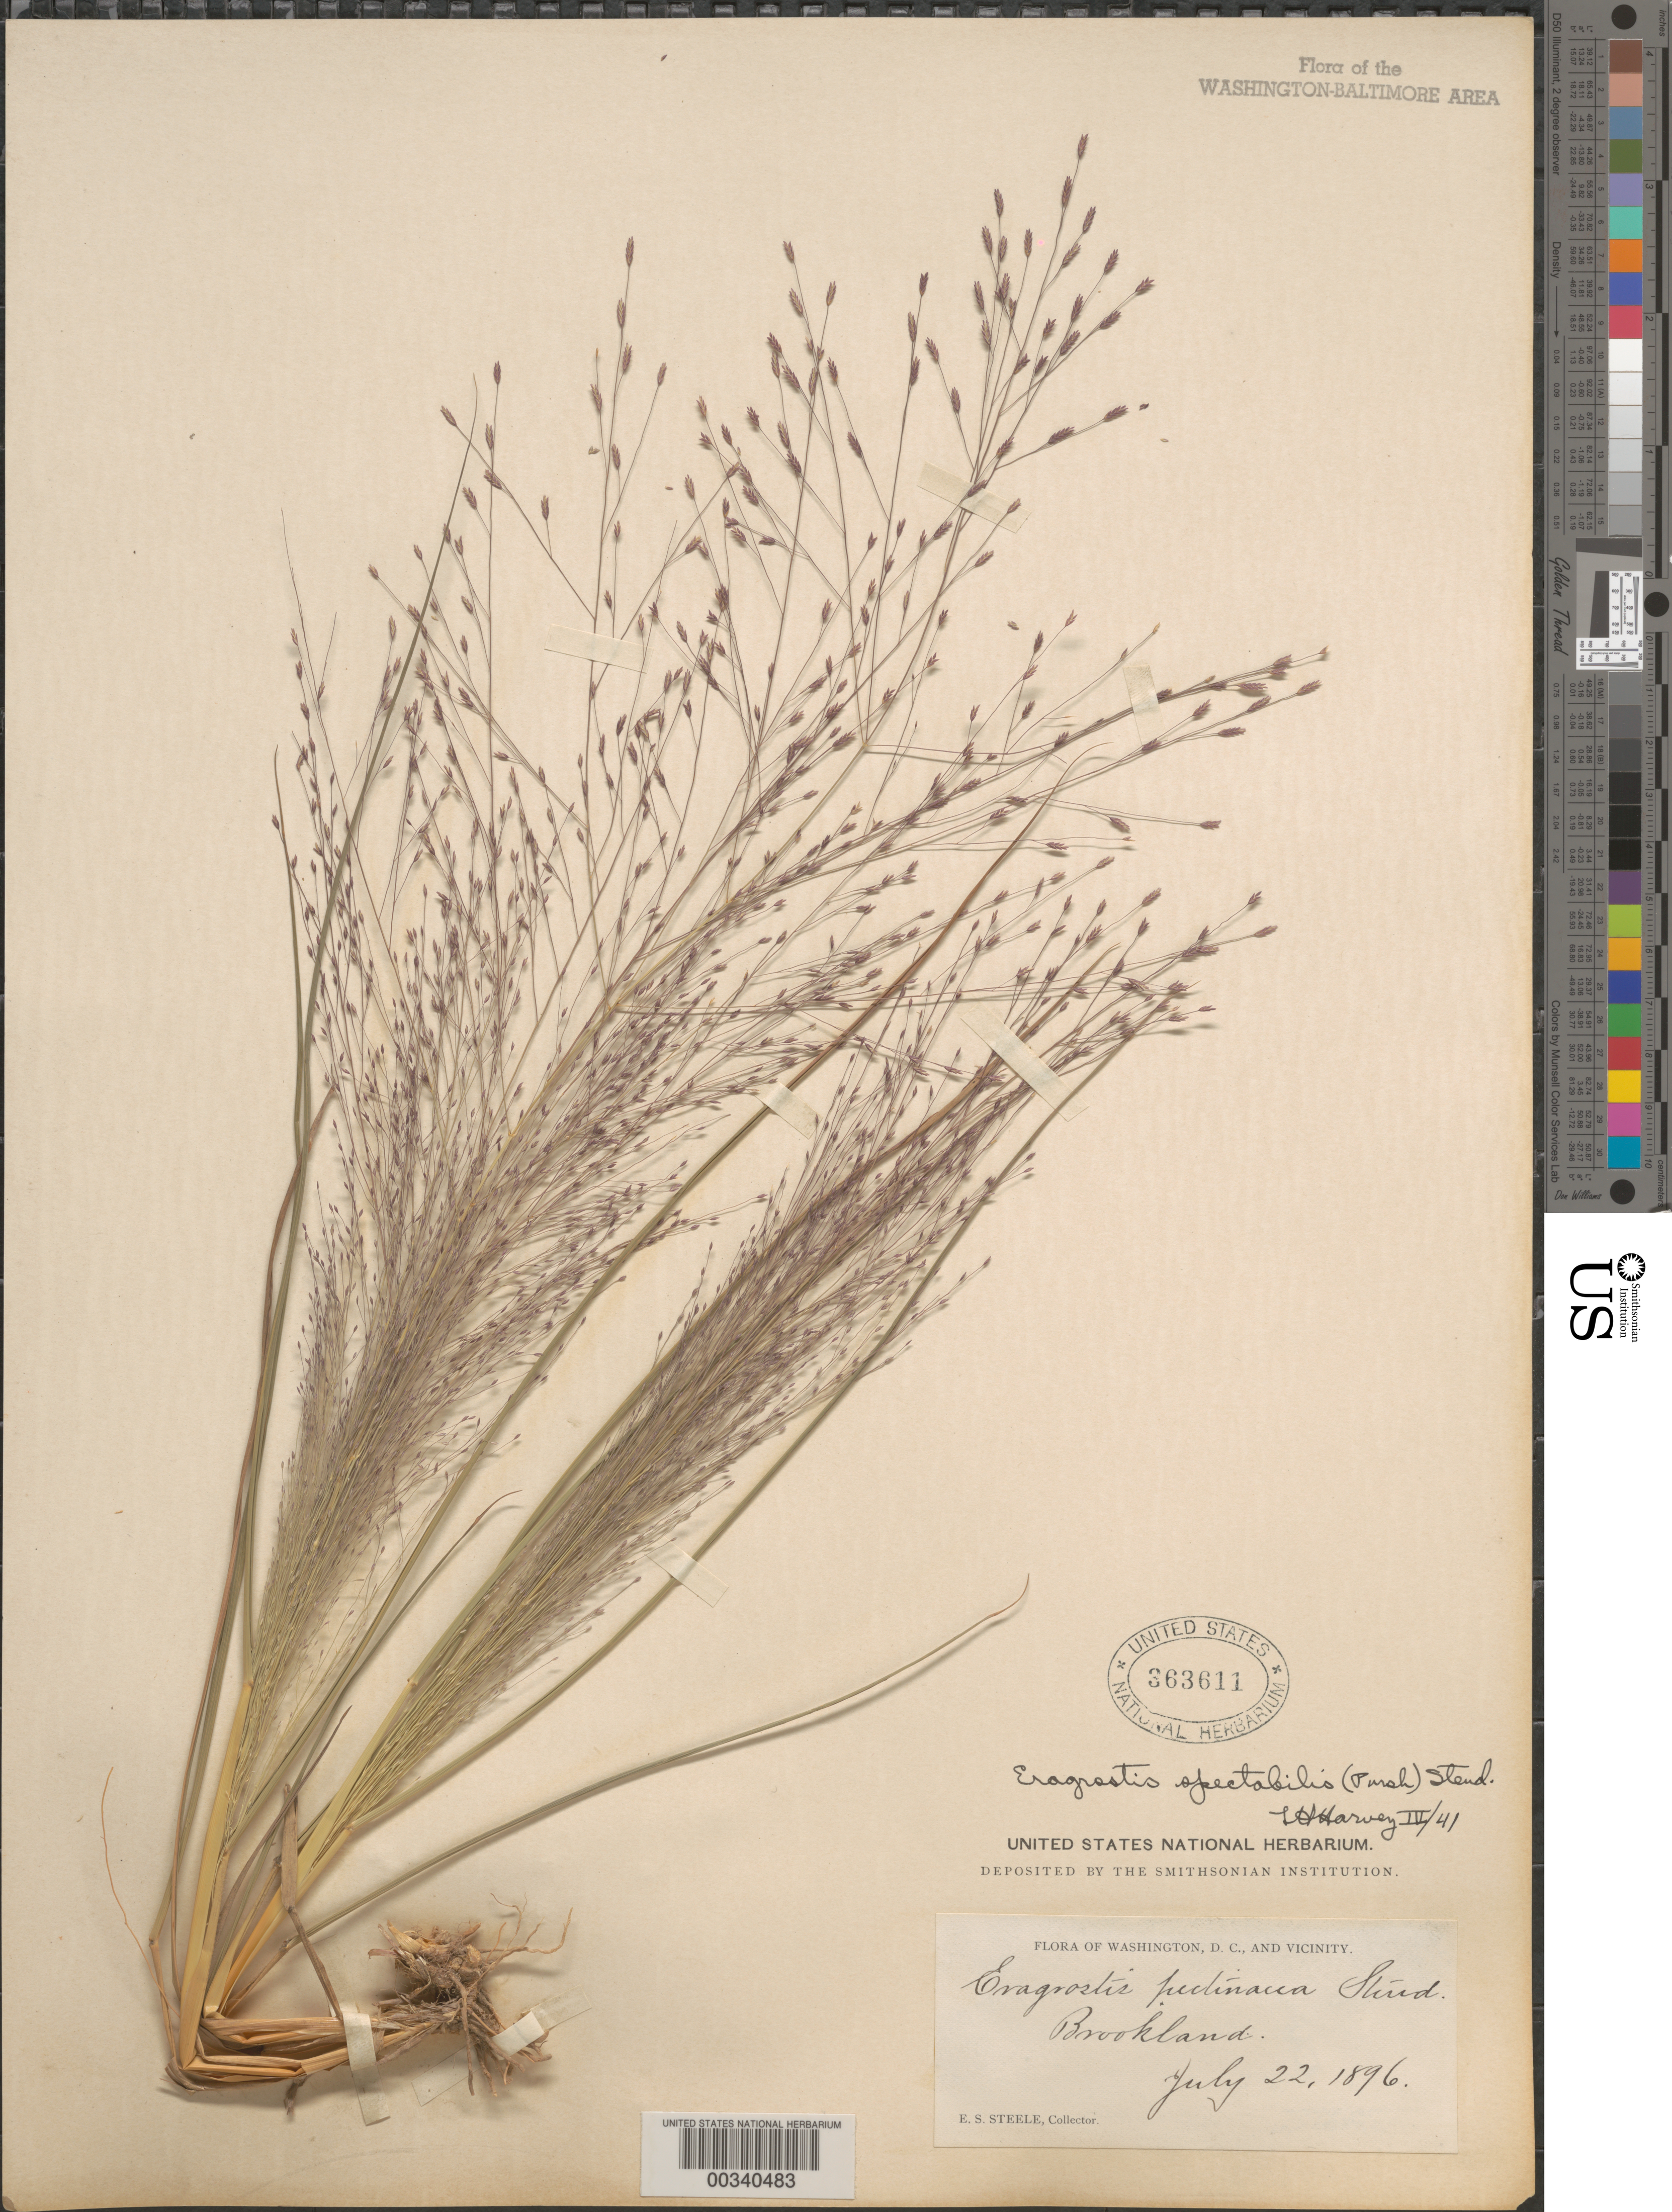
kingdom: Plantae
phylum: Tracheophyta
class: Liliopsida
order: Poales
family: Poaceae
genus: Eragrostis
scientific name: Eragrostis spectabilis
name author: (Pursh) Steud.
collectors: E. Steele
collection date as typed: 22 Jul 1896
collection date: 1896-07-22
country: United States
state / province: District of Columbia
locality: Brookland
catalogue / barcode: US 363611